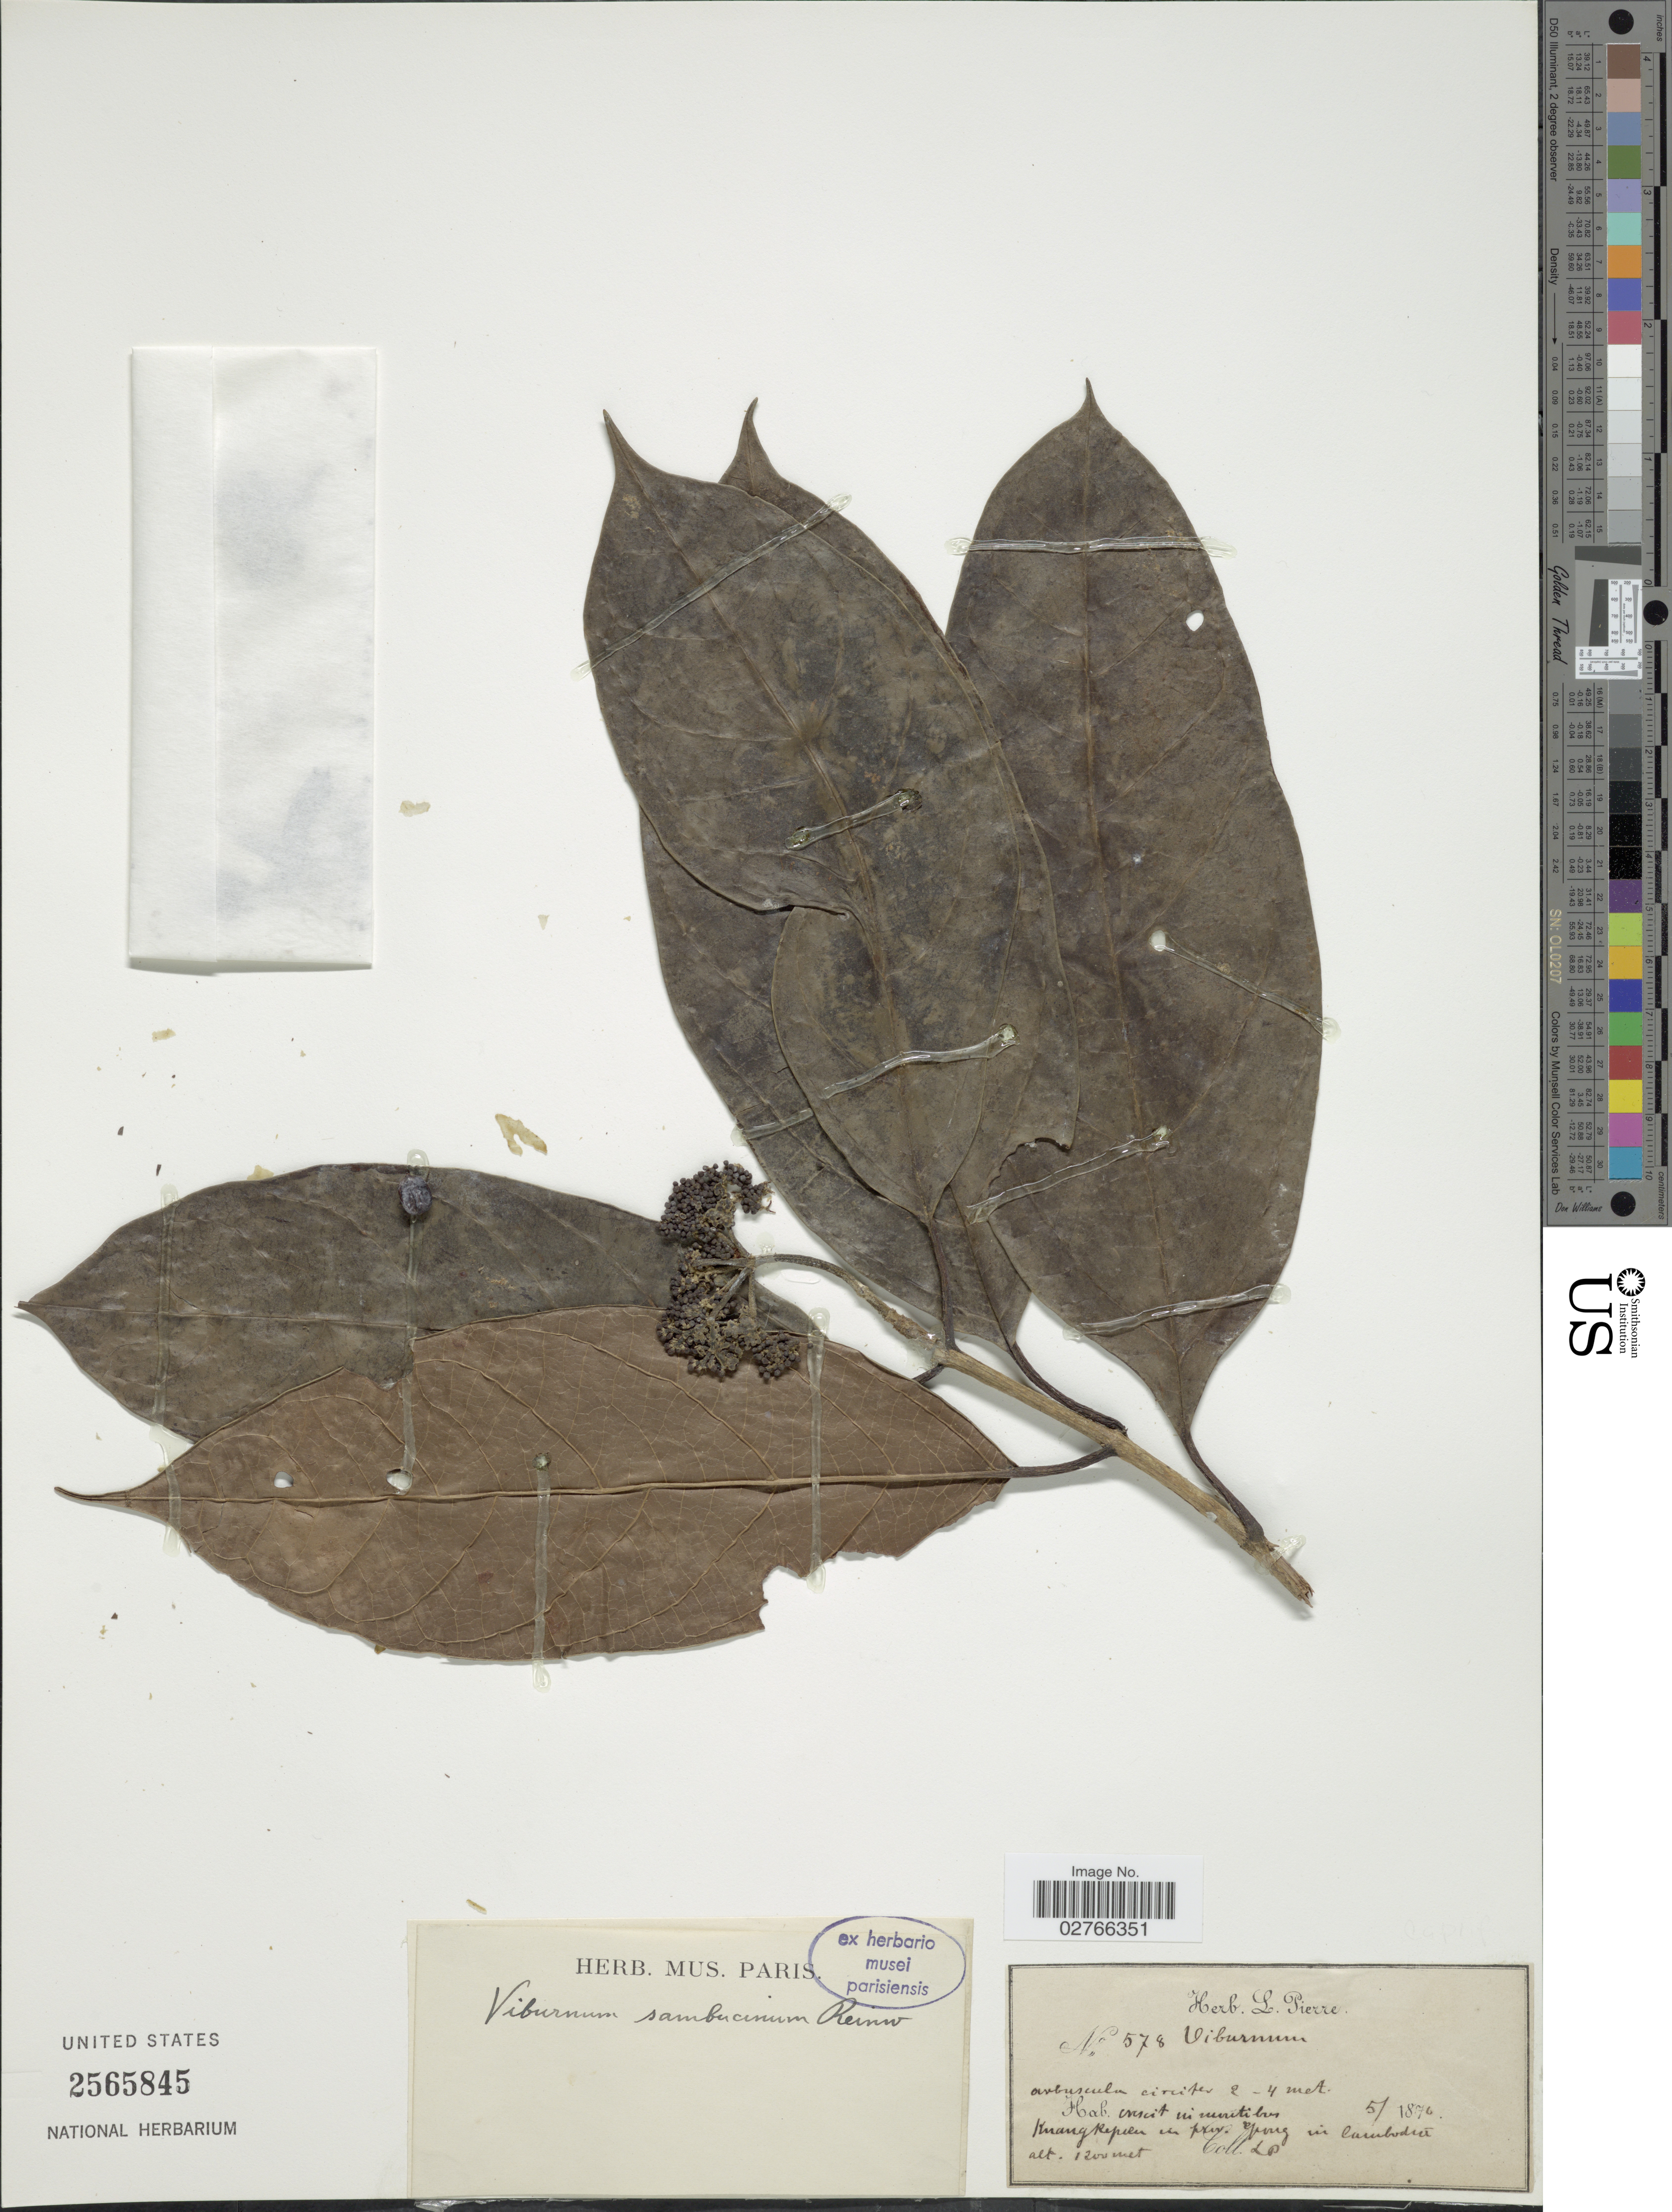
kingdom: Plantae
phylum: Tracheophyta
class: Magnoliopsida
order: Dipsacales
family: Viburnaceae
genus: Viburnum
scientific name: Viburnum sambucinum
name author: Reinw. ex Blume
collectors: L. Pierre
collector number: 578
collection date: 1876-05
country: Cambodia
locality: Kuang Repuru in prov. epong in Cambodia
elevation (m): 1200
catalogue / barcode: US 2565845